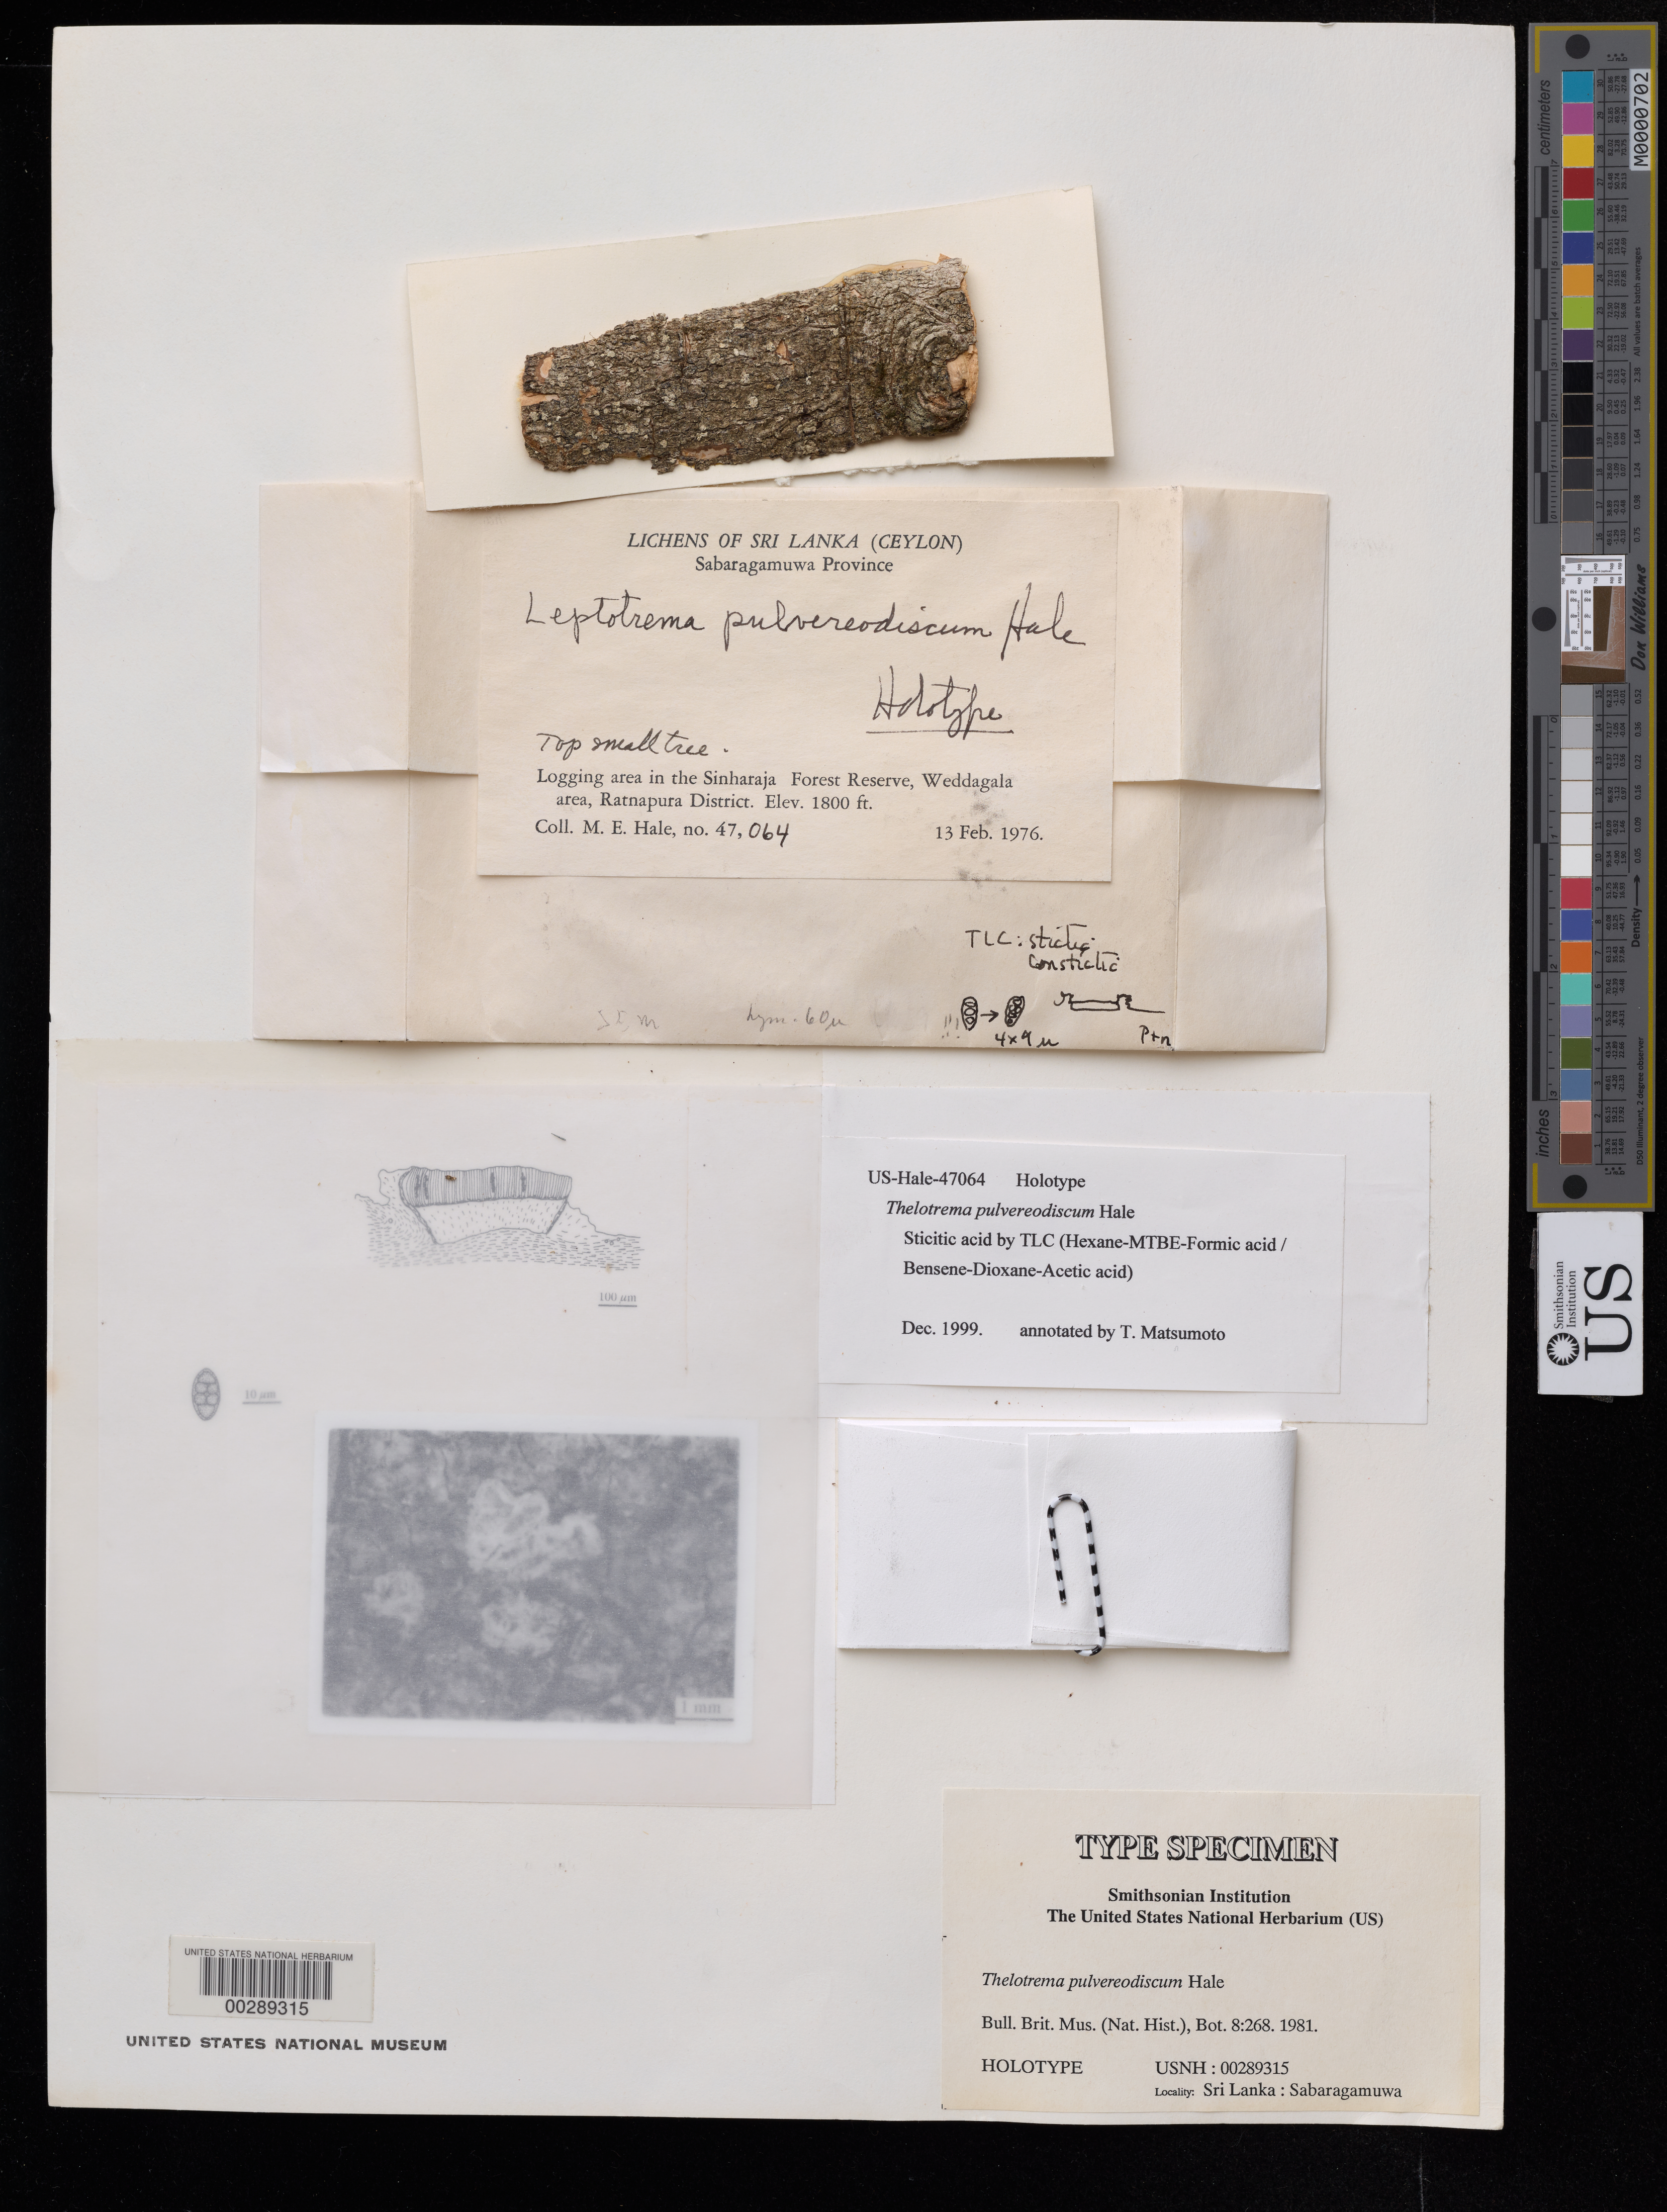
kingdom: Fungi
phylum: Ascomycota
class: Lecanoromycetes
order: Ostropales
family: Graphidaceae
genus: Thelotrema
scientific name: Thelotrema pulvereodiscum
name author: Hale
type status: Holotype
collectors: M. Hale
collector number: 47064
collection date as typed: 13 Feb 1976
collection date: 1976-02-13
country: Sri Lanka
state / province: Sabaragamuwa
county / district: Ratnapura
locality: Logging area in Sinharaja Forest Reserve, Weddagala area.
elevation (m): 549